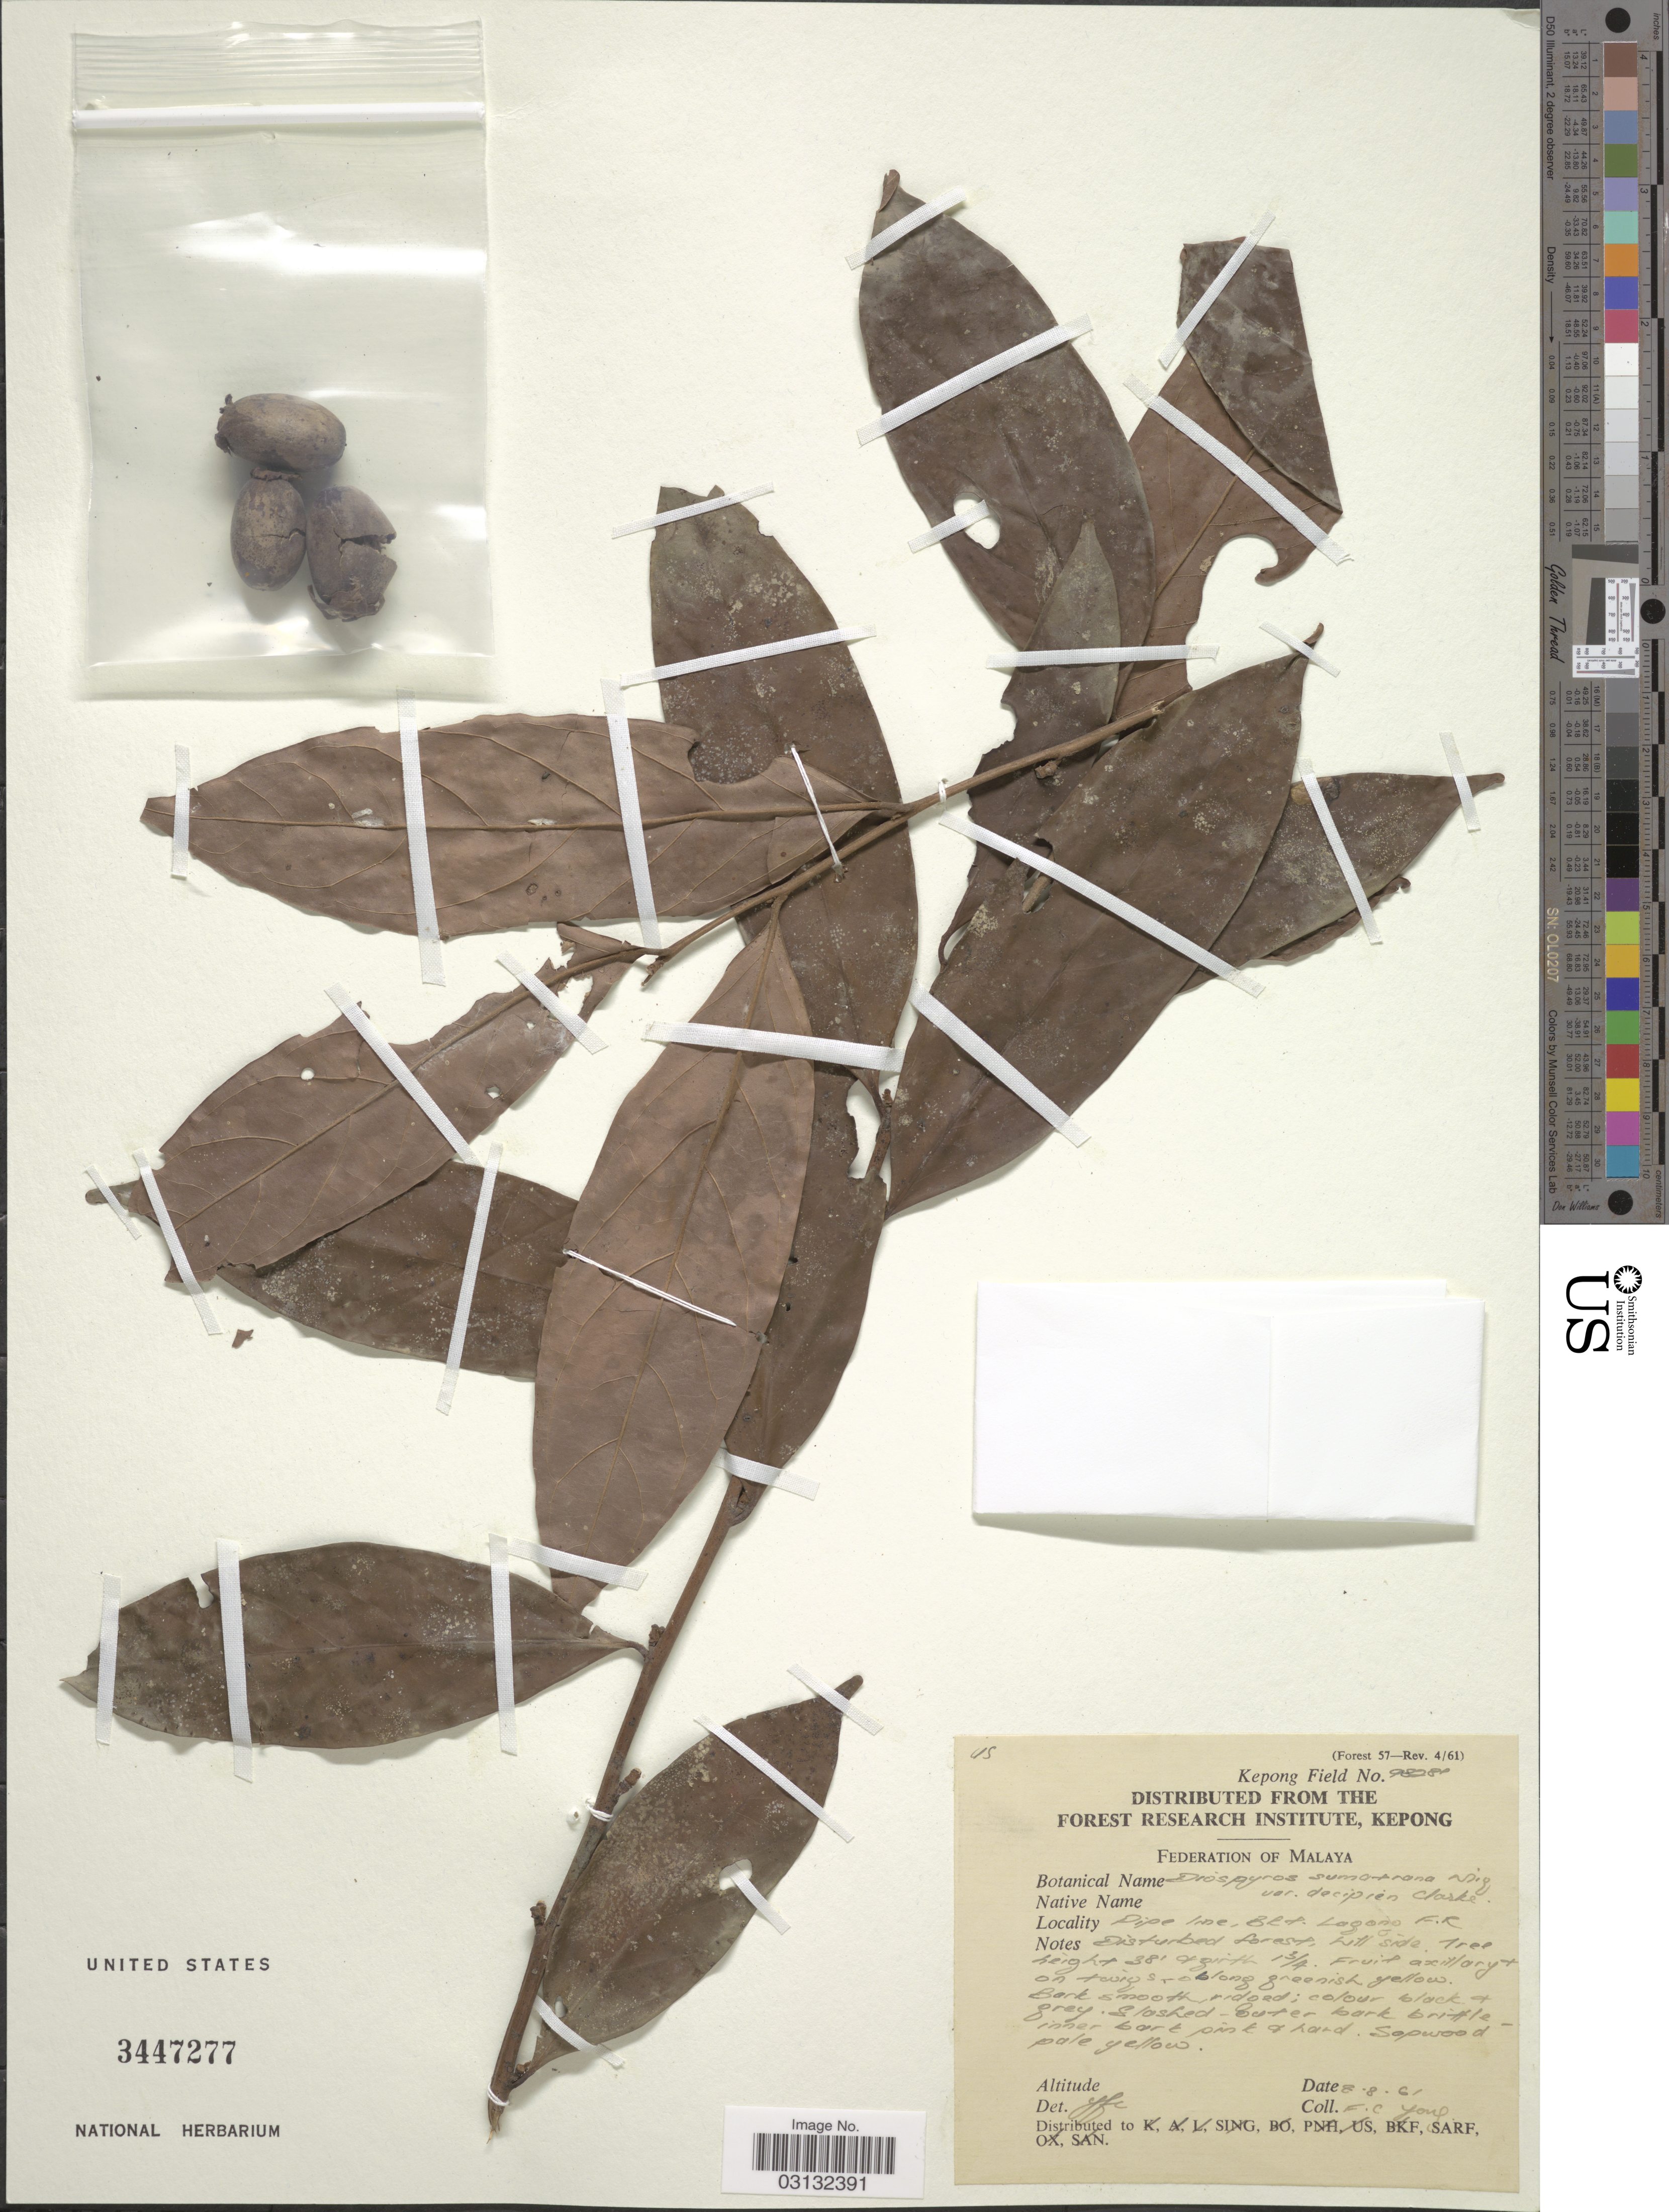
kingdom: Plantae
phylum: Tracheophyta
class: Magnoliopsida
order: Ericales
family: Ebenaceae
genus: Diospyros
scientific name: Diospyros sumatrana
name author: Miq.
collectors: F. Yong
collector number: Kepong Field 98288*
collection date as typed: Transcribed d/m/y: 8/8/61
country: Malaysia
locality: Malaya. Pipe line, Bet. [interpreted] Lagono F.R.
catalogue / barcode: US 3447277